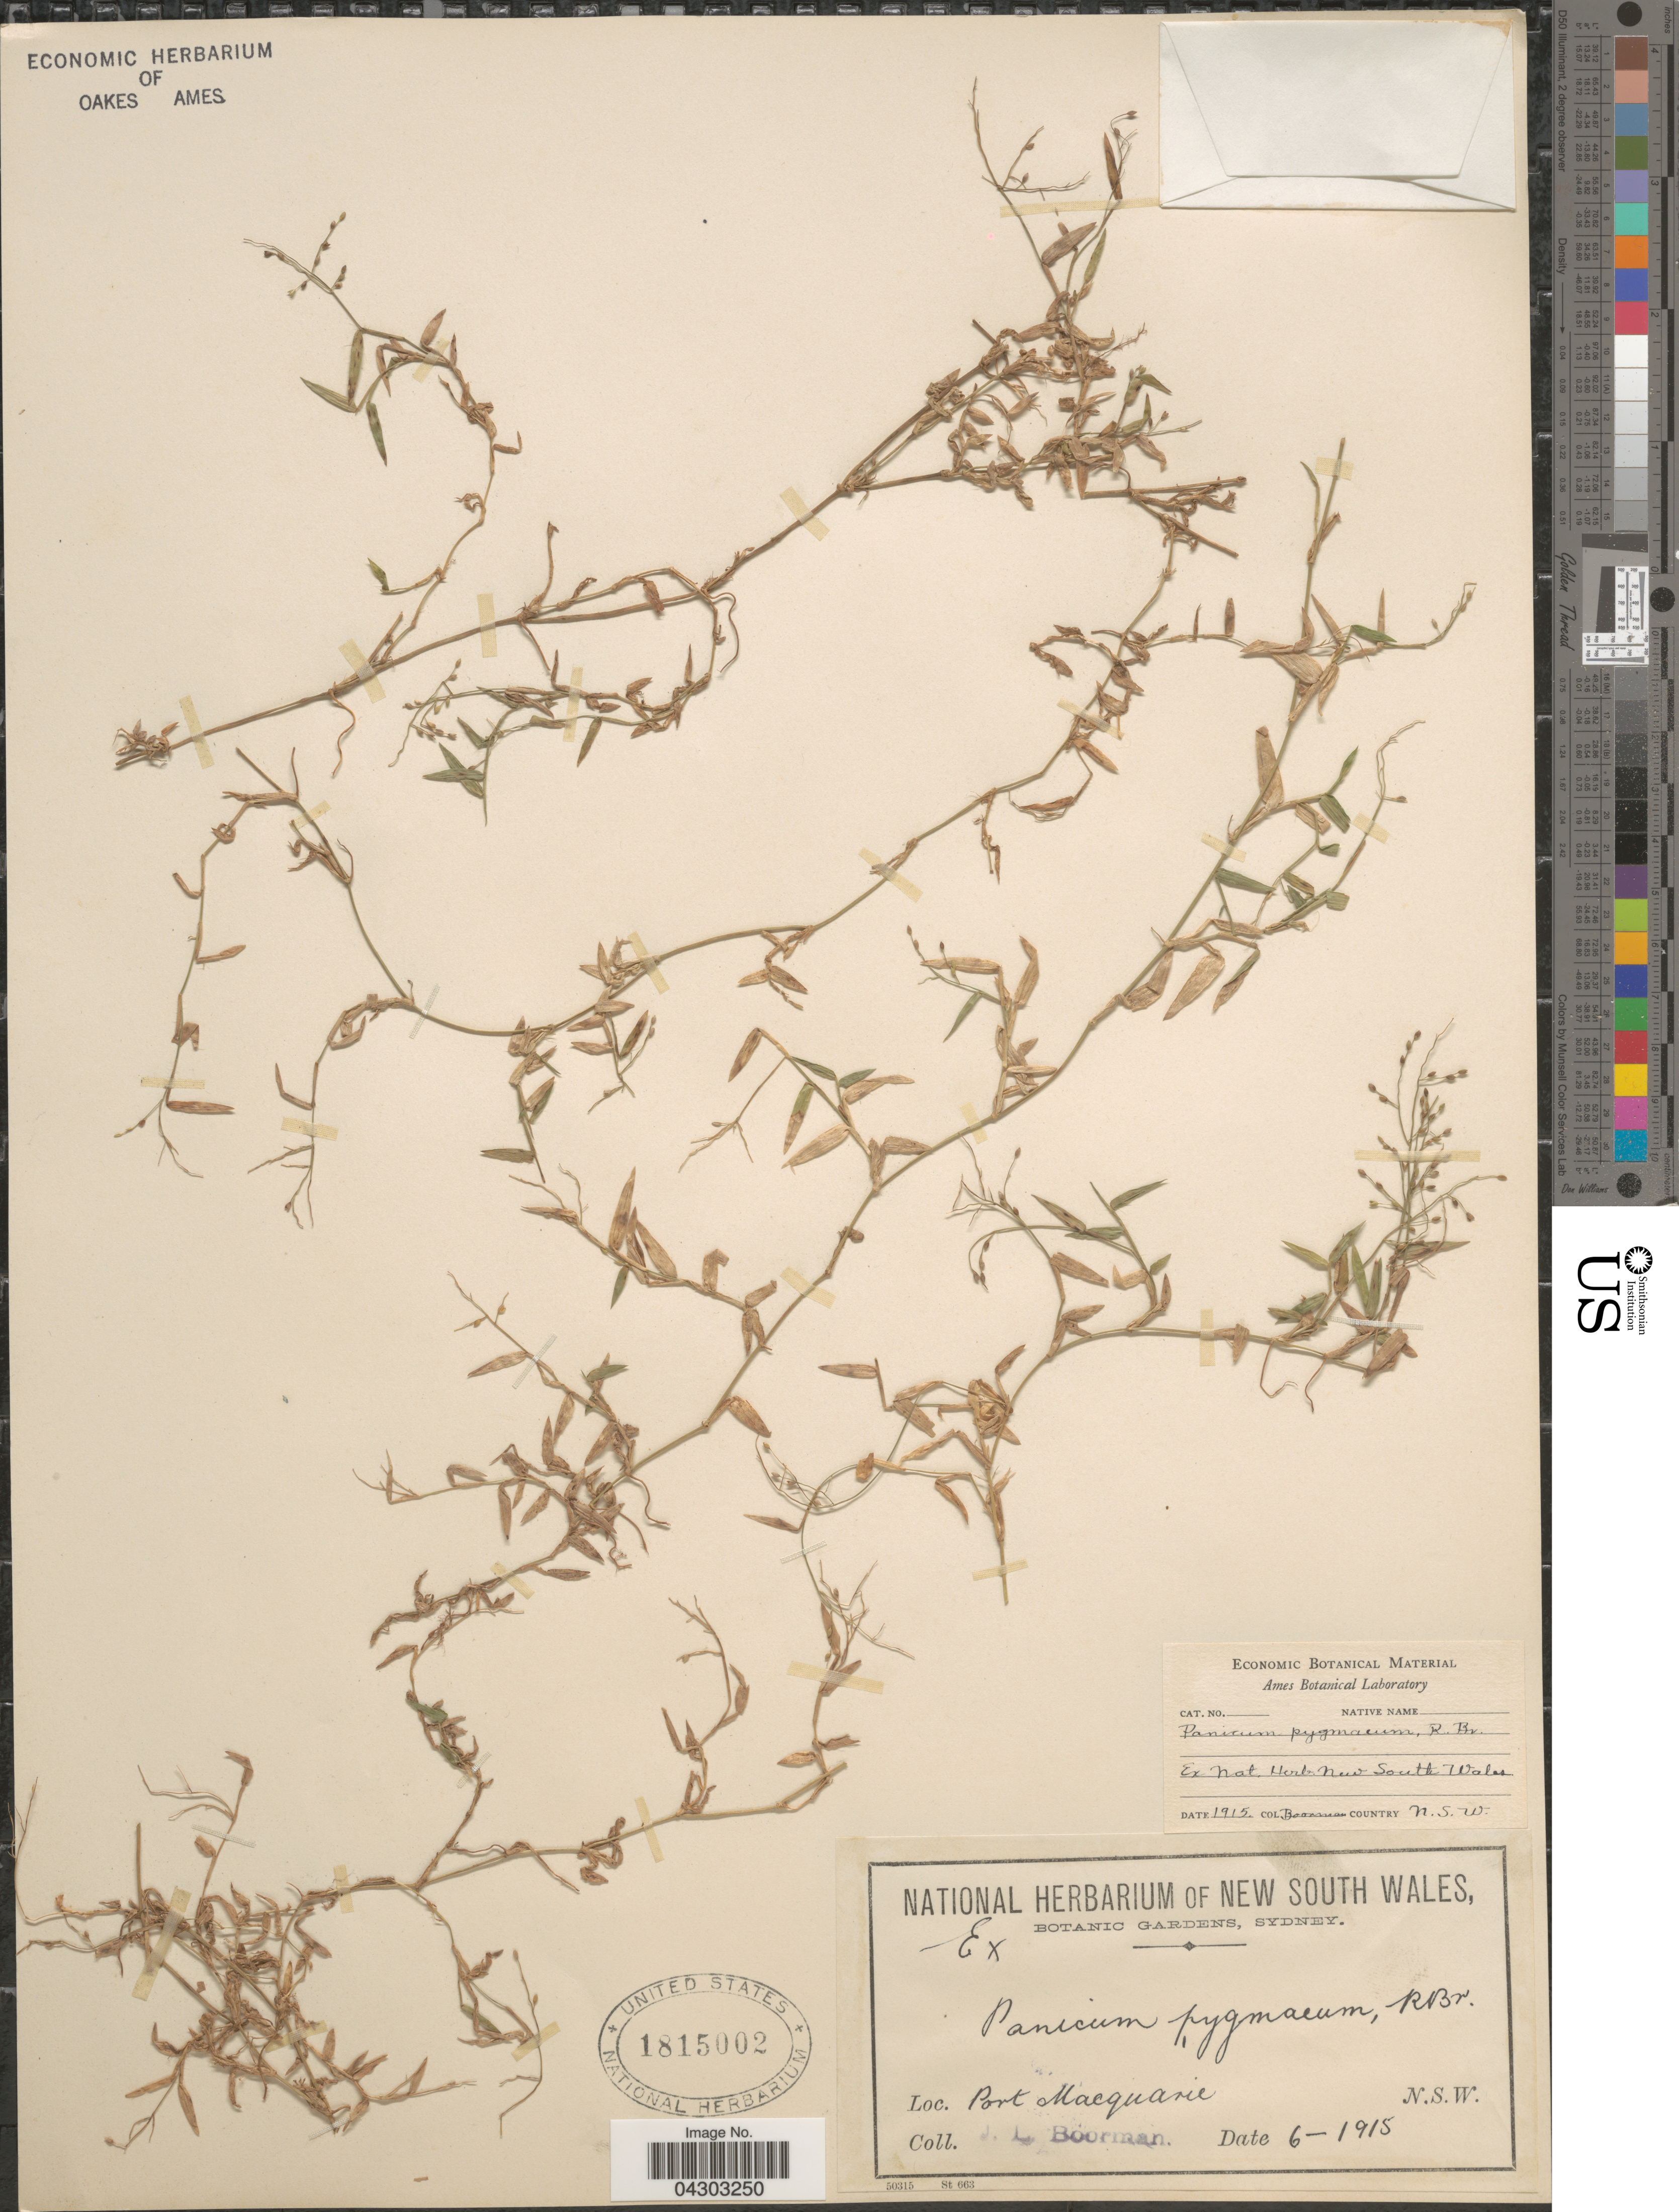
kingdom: Plantae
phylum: Tracheophyta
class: Liliopsida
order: Poales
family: Poaceae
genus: Panicum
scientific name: Panicum pygmaeum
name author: R. Br.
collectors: J. Boorman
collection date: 1915-06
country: Australia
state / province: New South Wales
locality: Port Macquarie.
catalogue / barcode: US 1815002